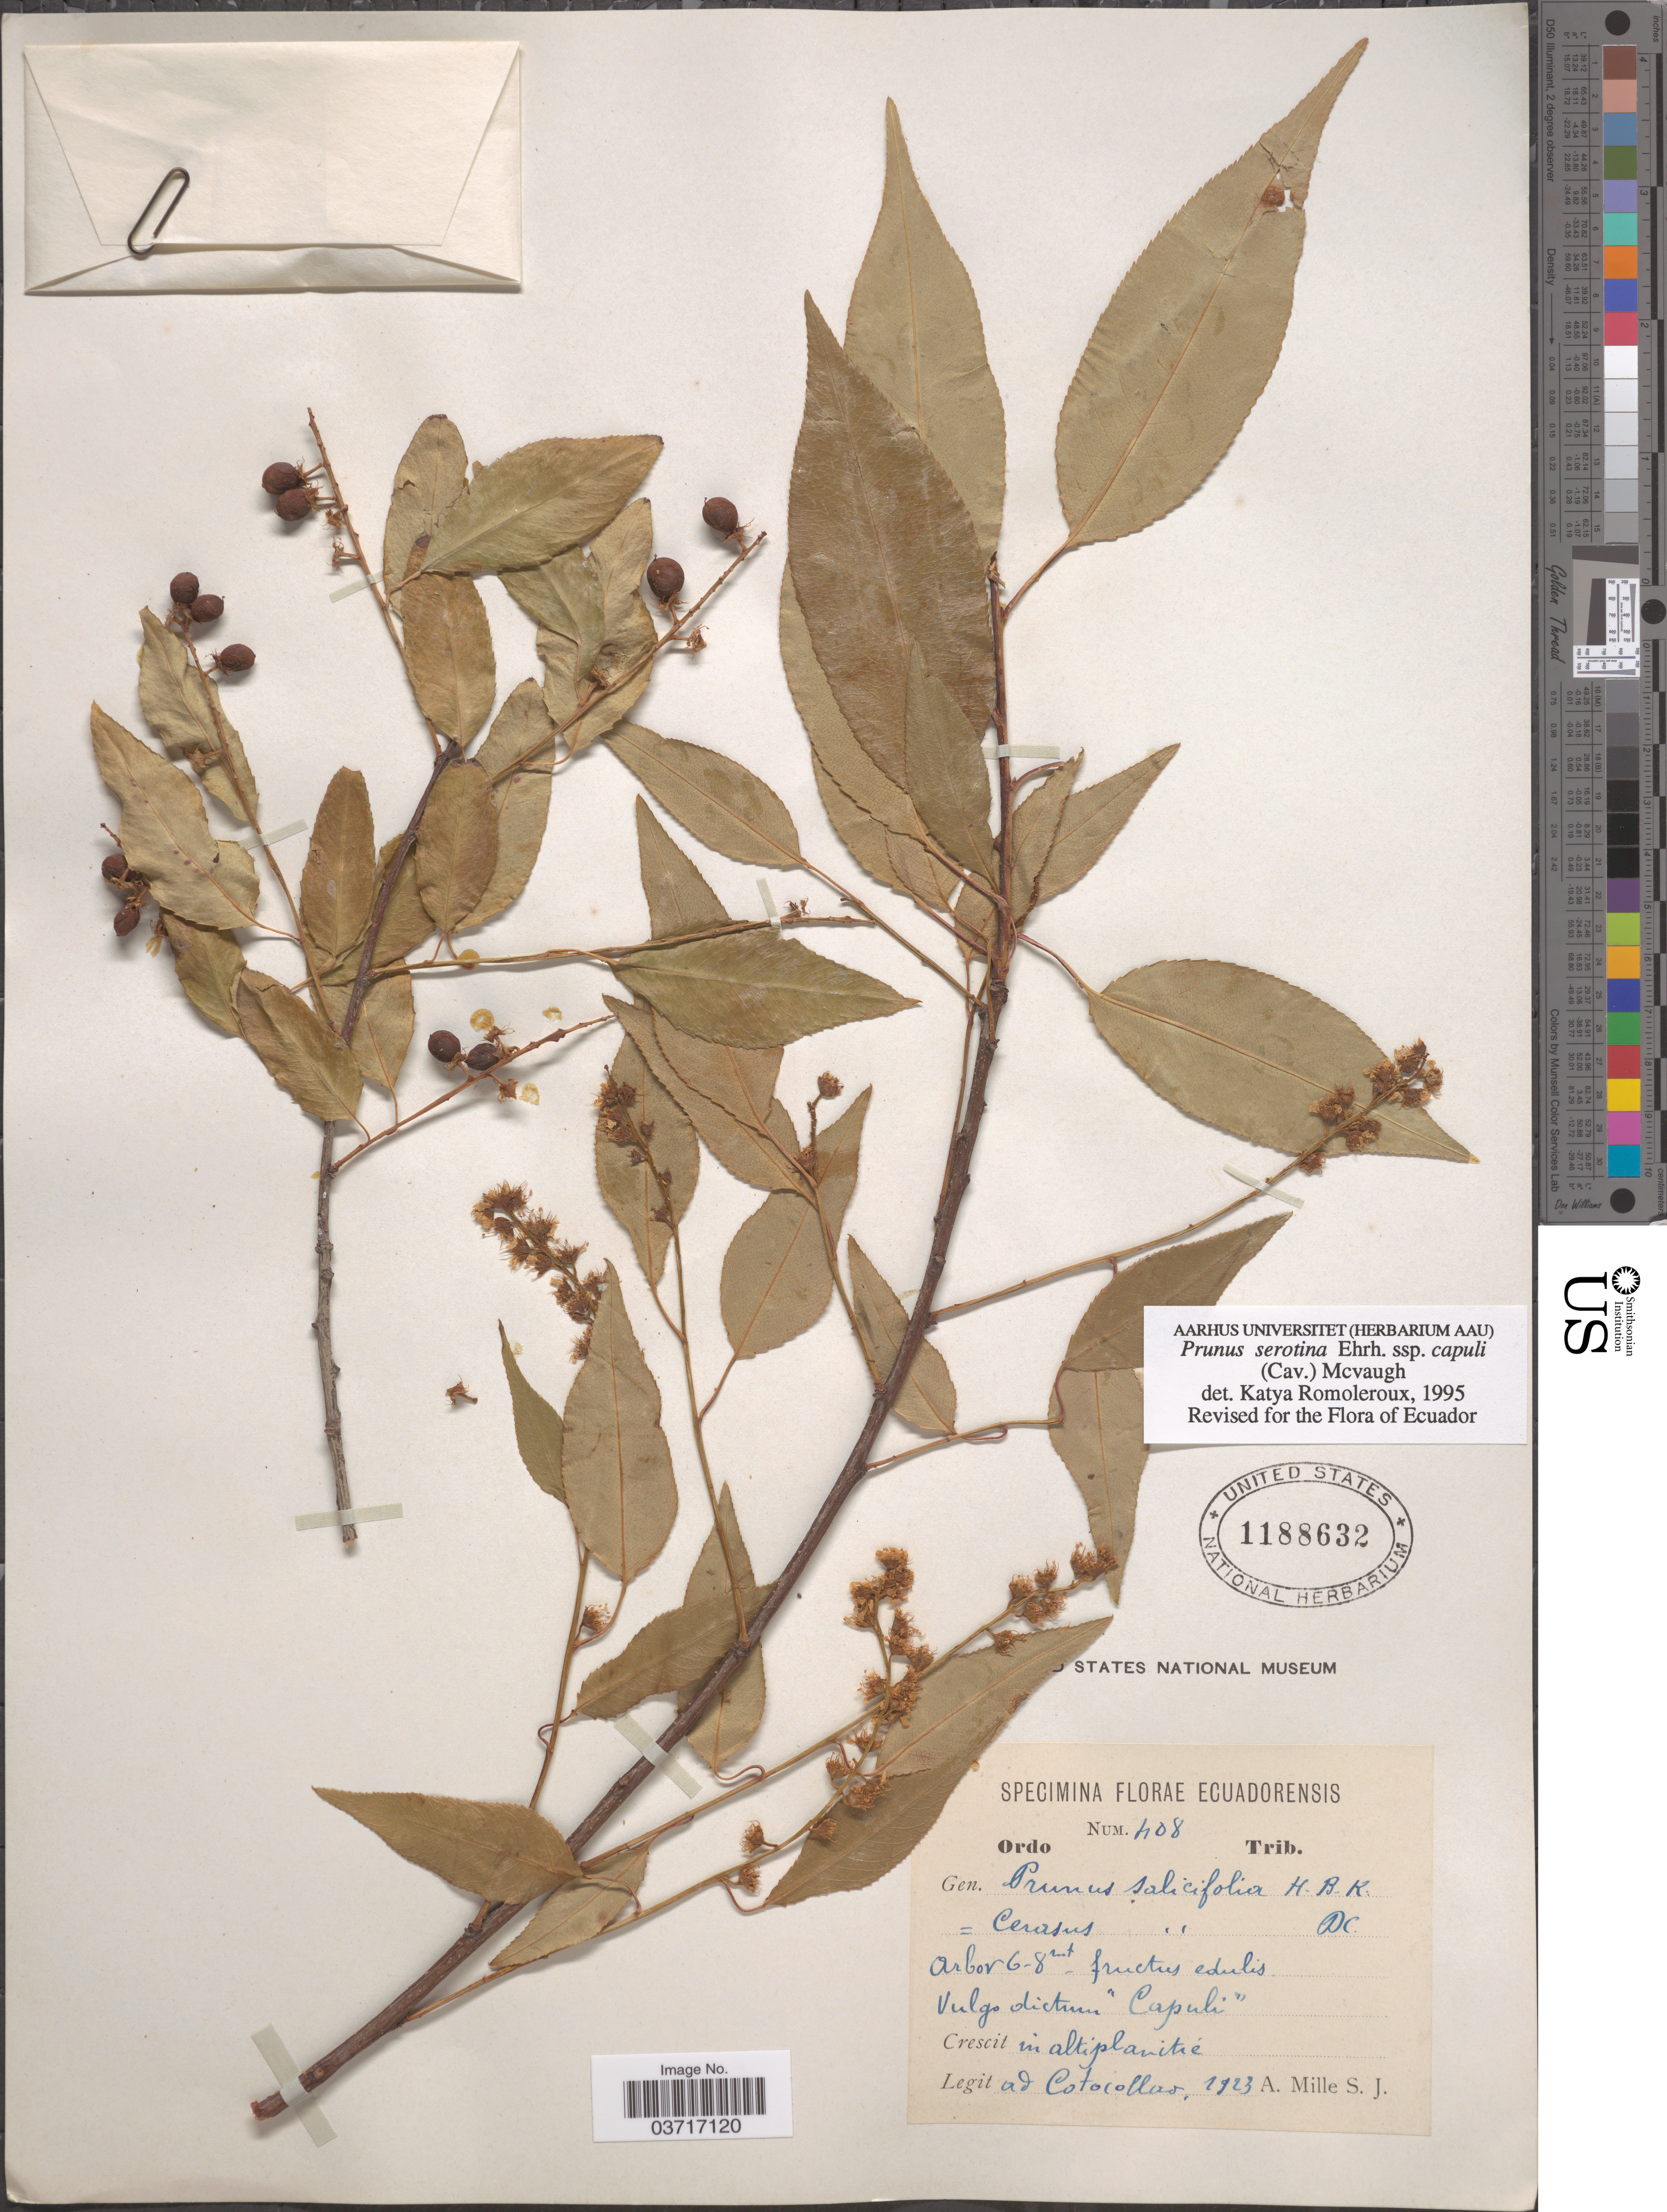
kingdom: Plantae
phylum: Tracheophyta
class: Magnoliopsida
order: Rosales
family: Rosaceae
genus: Prunus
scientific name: Prunus serotina subsp. capuli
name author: (Cav. ex Spreng.) McVaugh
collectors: A. Mille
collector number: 408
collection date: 1923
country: Ecuador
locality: Crescit in altiplanitie. Ad Cotocollas.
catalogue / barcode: US 1188632